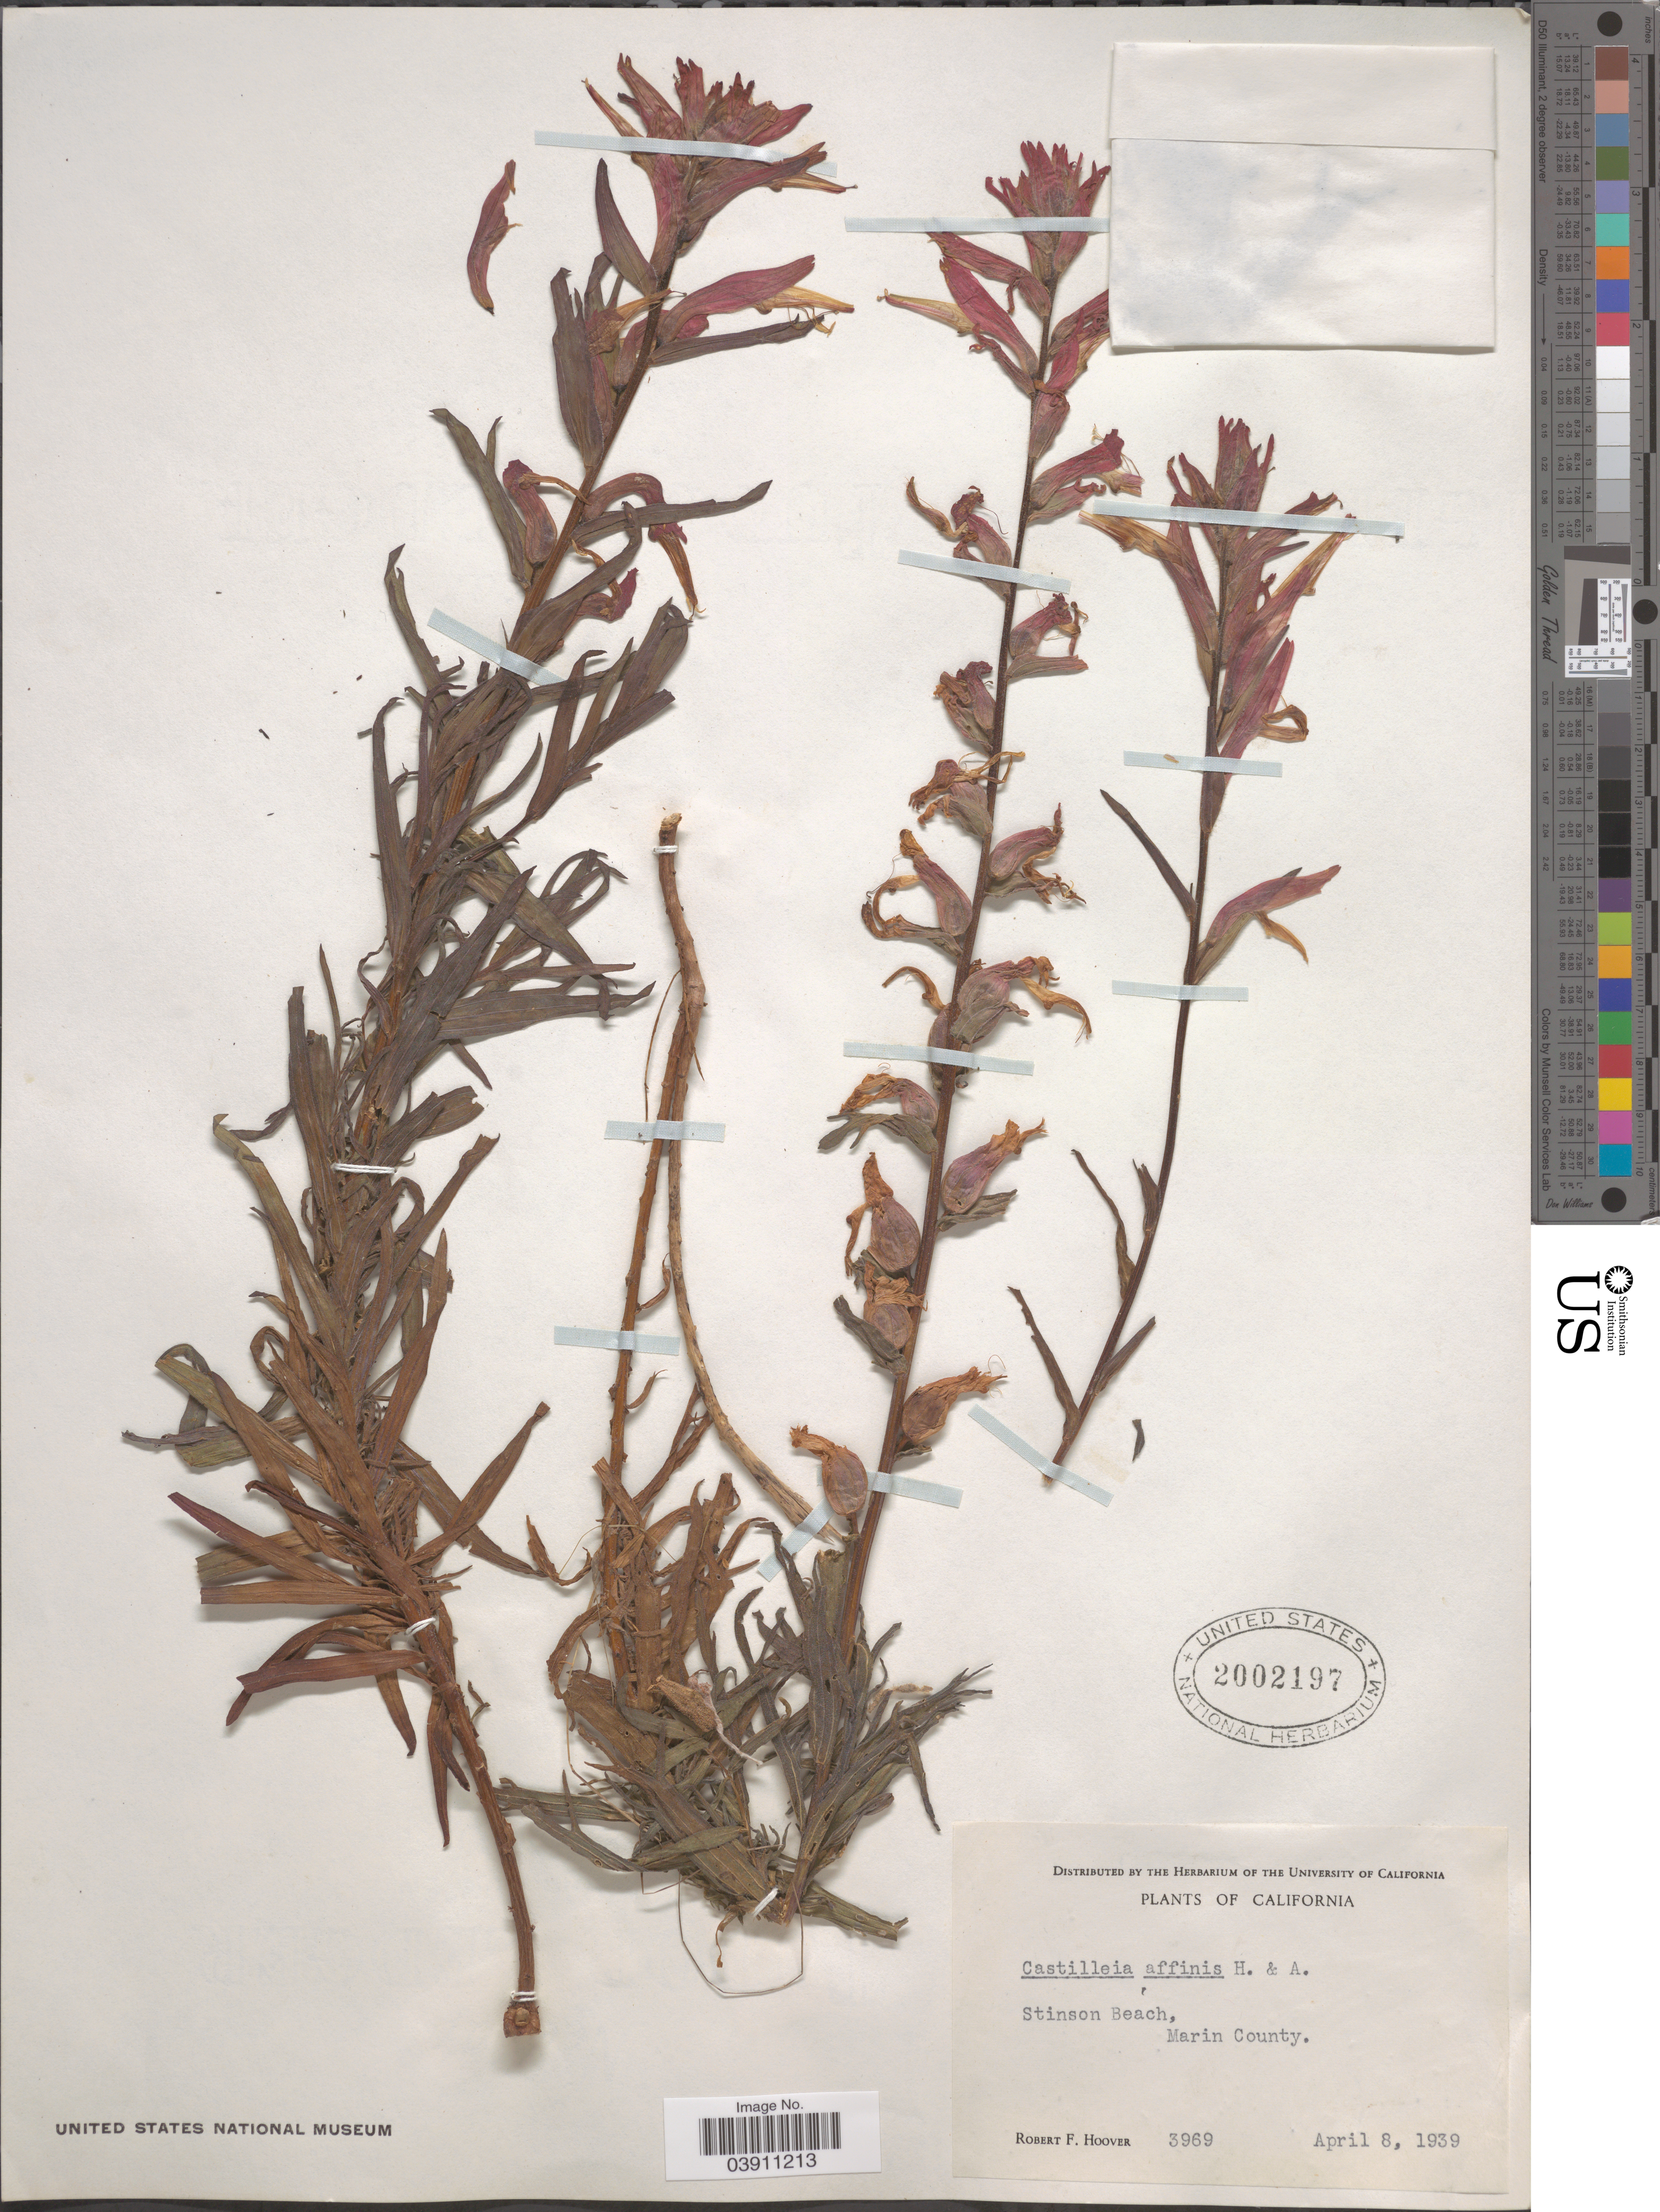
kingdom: Plantae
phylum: Tracheophyta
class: Magnoliopsida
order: Lamiales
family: Orobanchaceae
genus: Castilleja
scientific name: Castilleja affinis subsp. neglecta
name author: (Zeile) T.I. Chuang & Heckard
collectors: R. F. Hoover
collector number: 3969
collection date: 1939-04-08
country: United States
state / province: California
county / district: Marin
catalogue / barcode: US 2002197